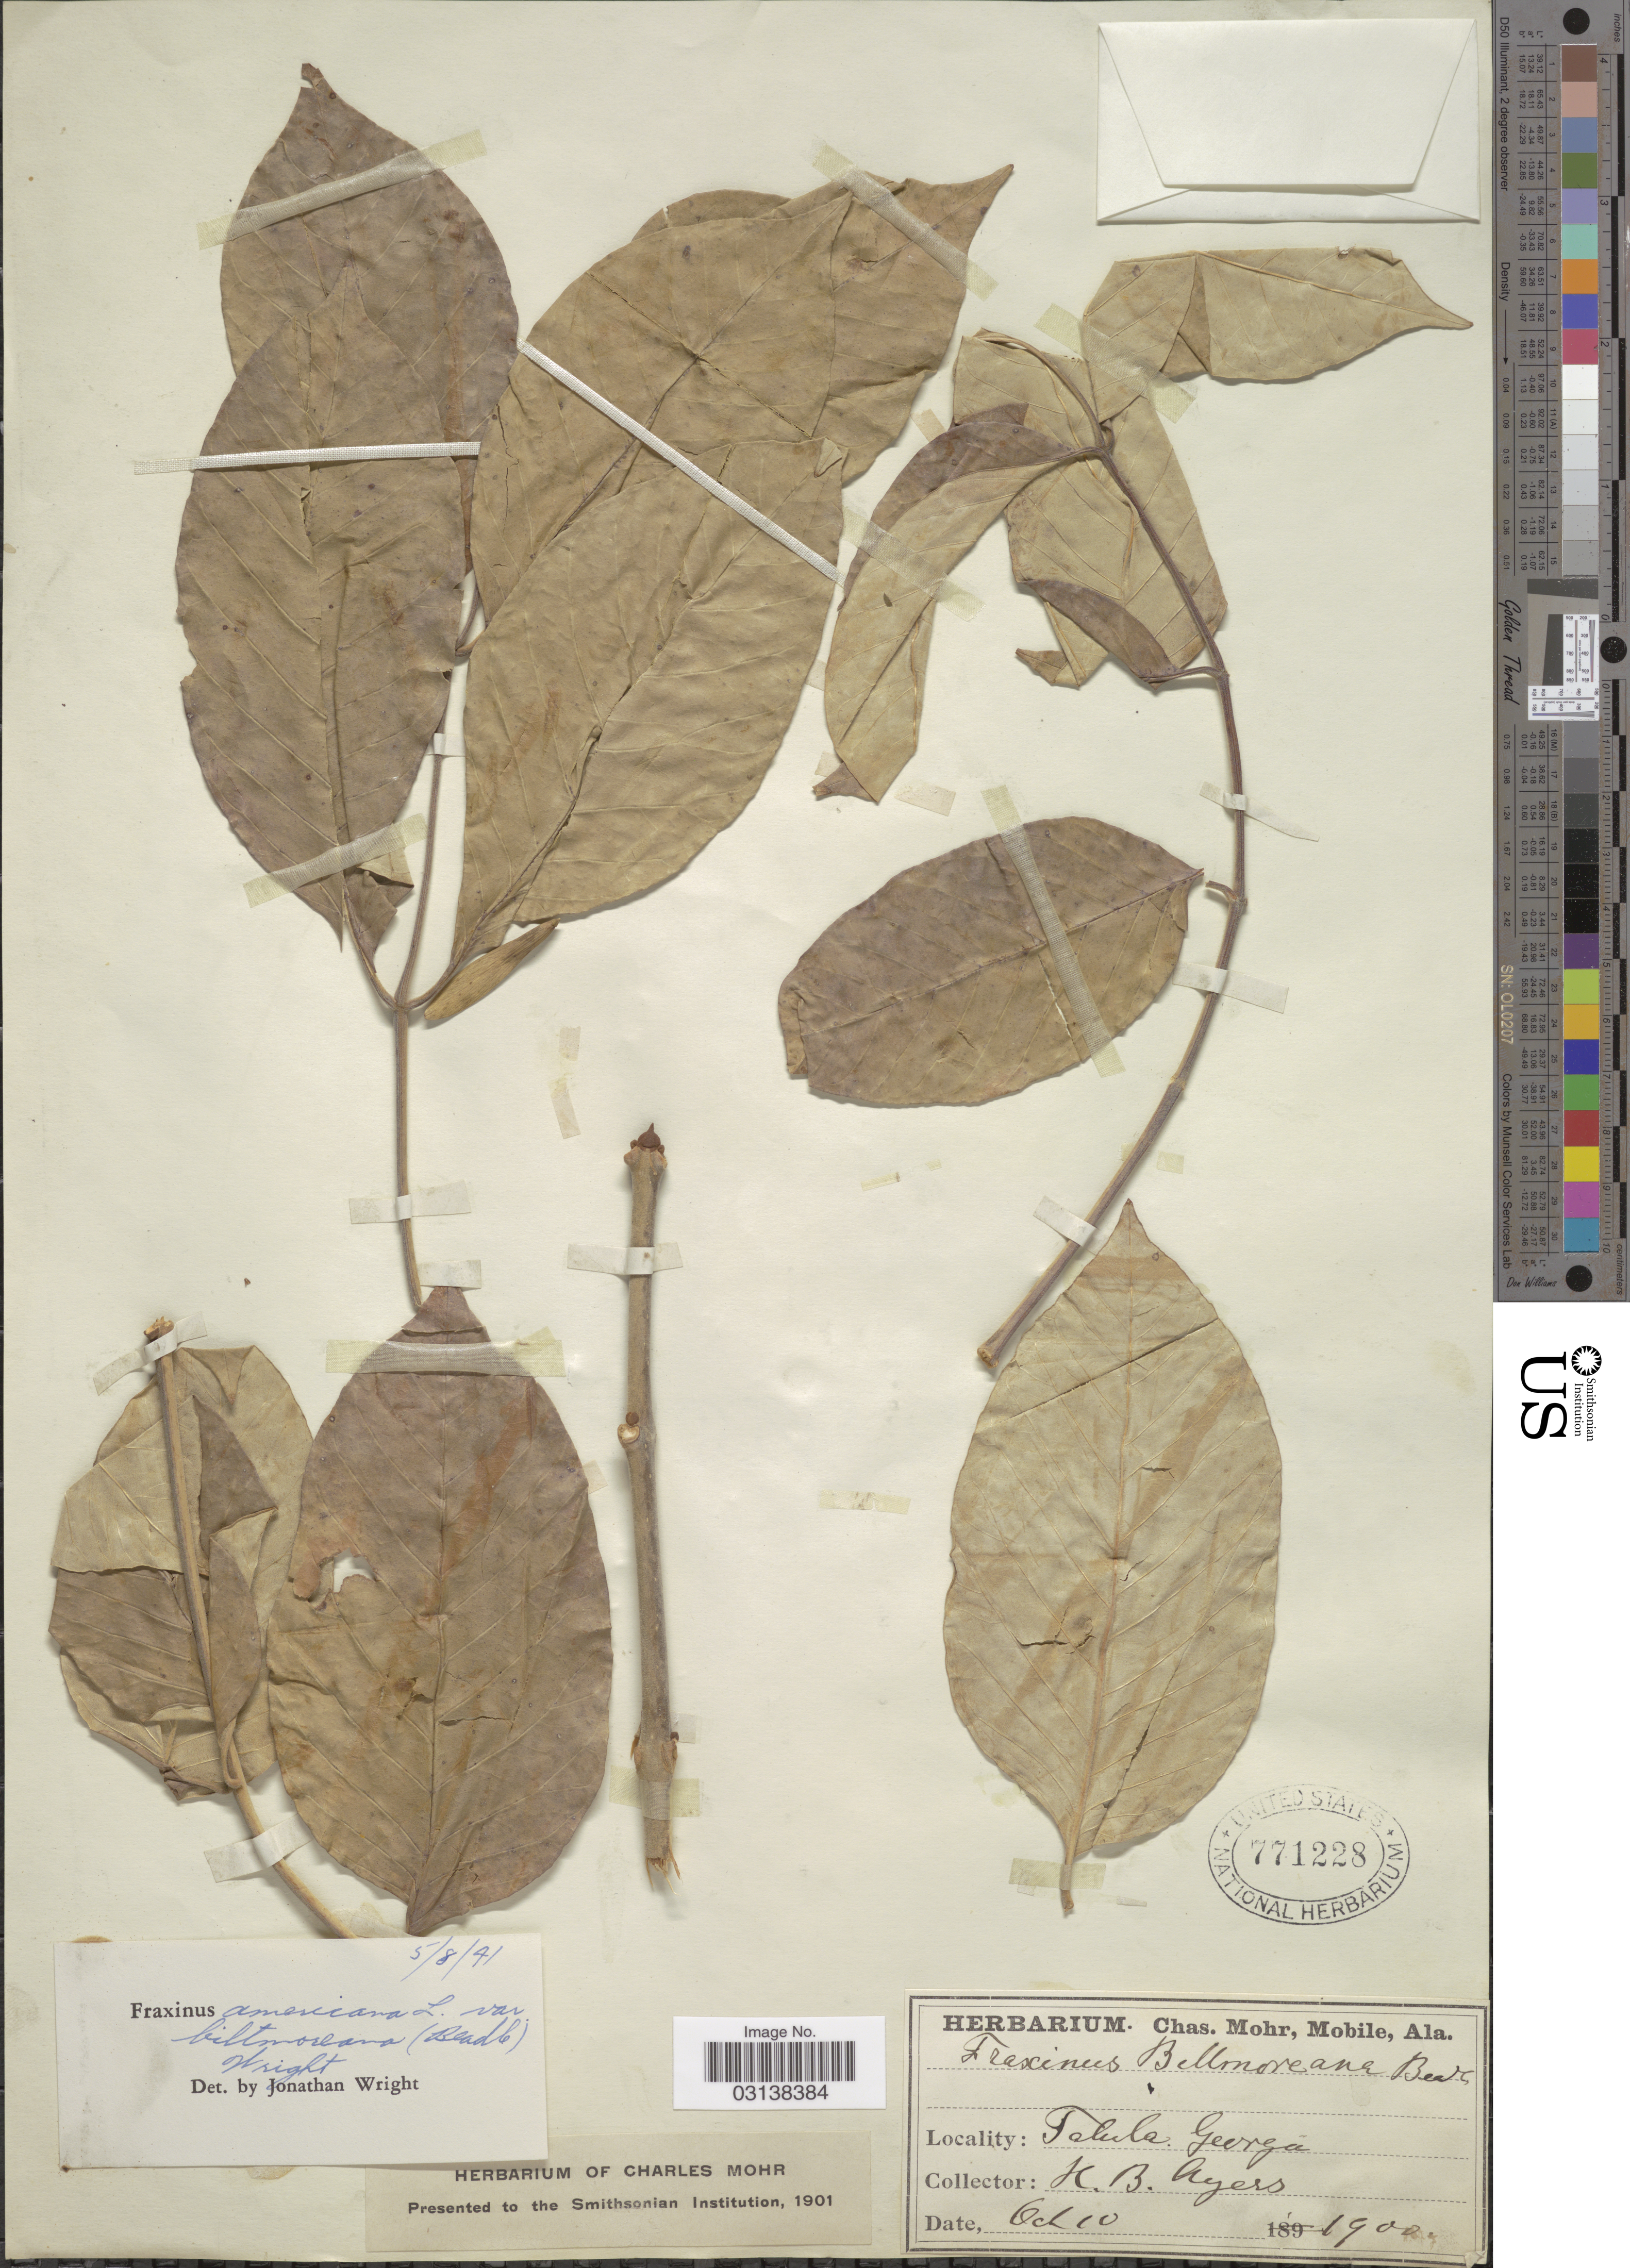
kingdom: Plantae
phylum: Tracheophyta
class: Magnoliopsida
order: Lamiales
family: Oleaceae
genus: Fraxinus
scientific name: Fraxinus americana var. biltmoreana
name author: (Beadle) J.W. Wright ex Fernald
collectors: H. Myers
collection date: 1900-10-10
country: United States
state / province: Georgia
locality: Talula.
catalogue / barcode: US 771228